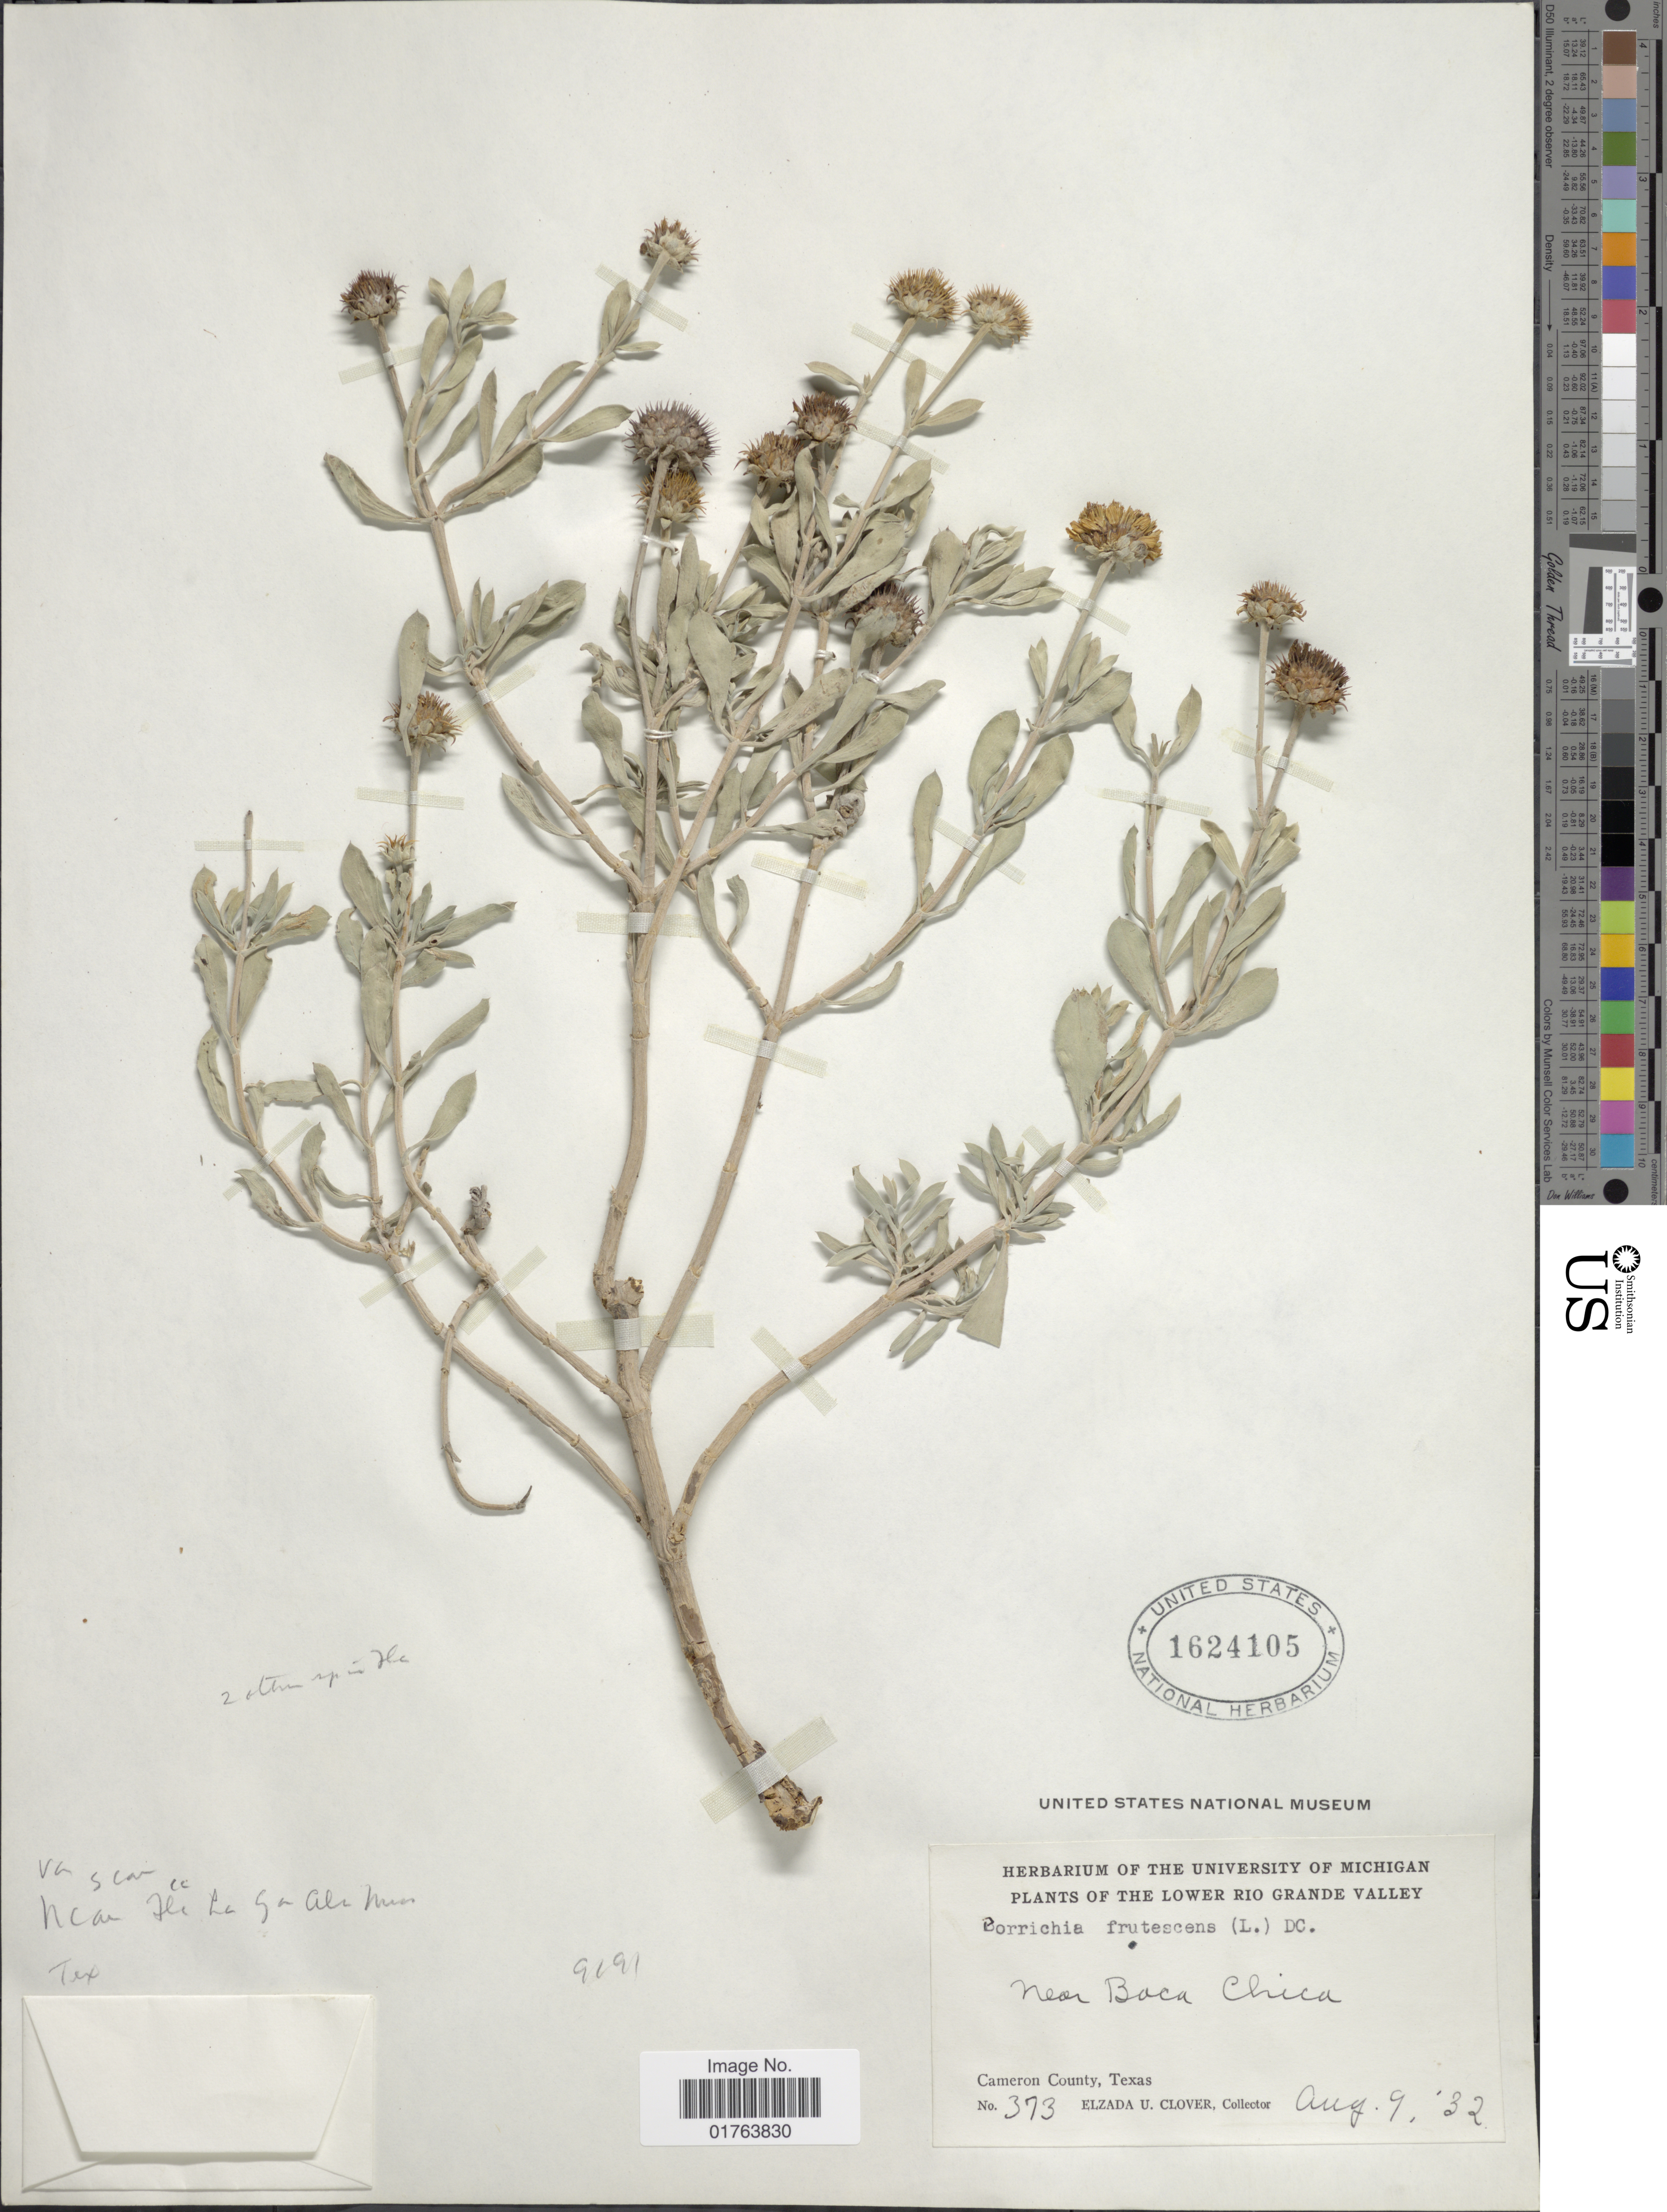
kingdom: Plantae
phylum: Tracheophyta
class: Magnoliopsida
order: Asterales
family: Asteraceae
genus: Borrichia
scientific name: Borrichia frutescens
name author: (L.) DC.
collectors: E. U. Clover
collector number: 373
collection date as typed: Transcribed d/m/y: 9/8/32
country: United States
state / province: Texas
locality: Cameron County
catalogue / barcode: US 1624105